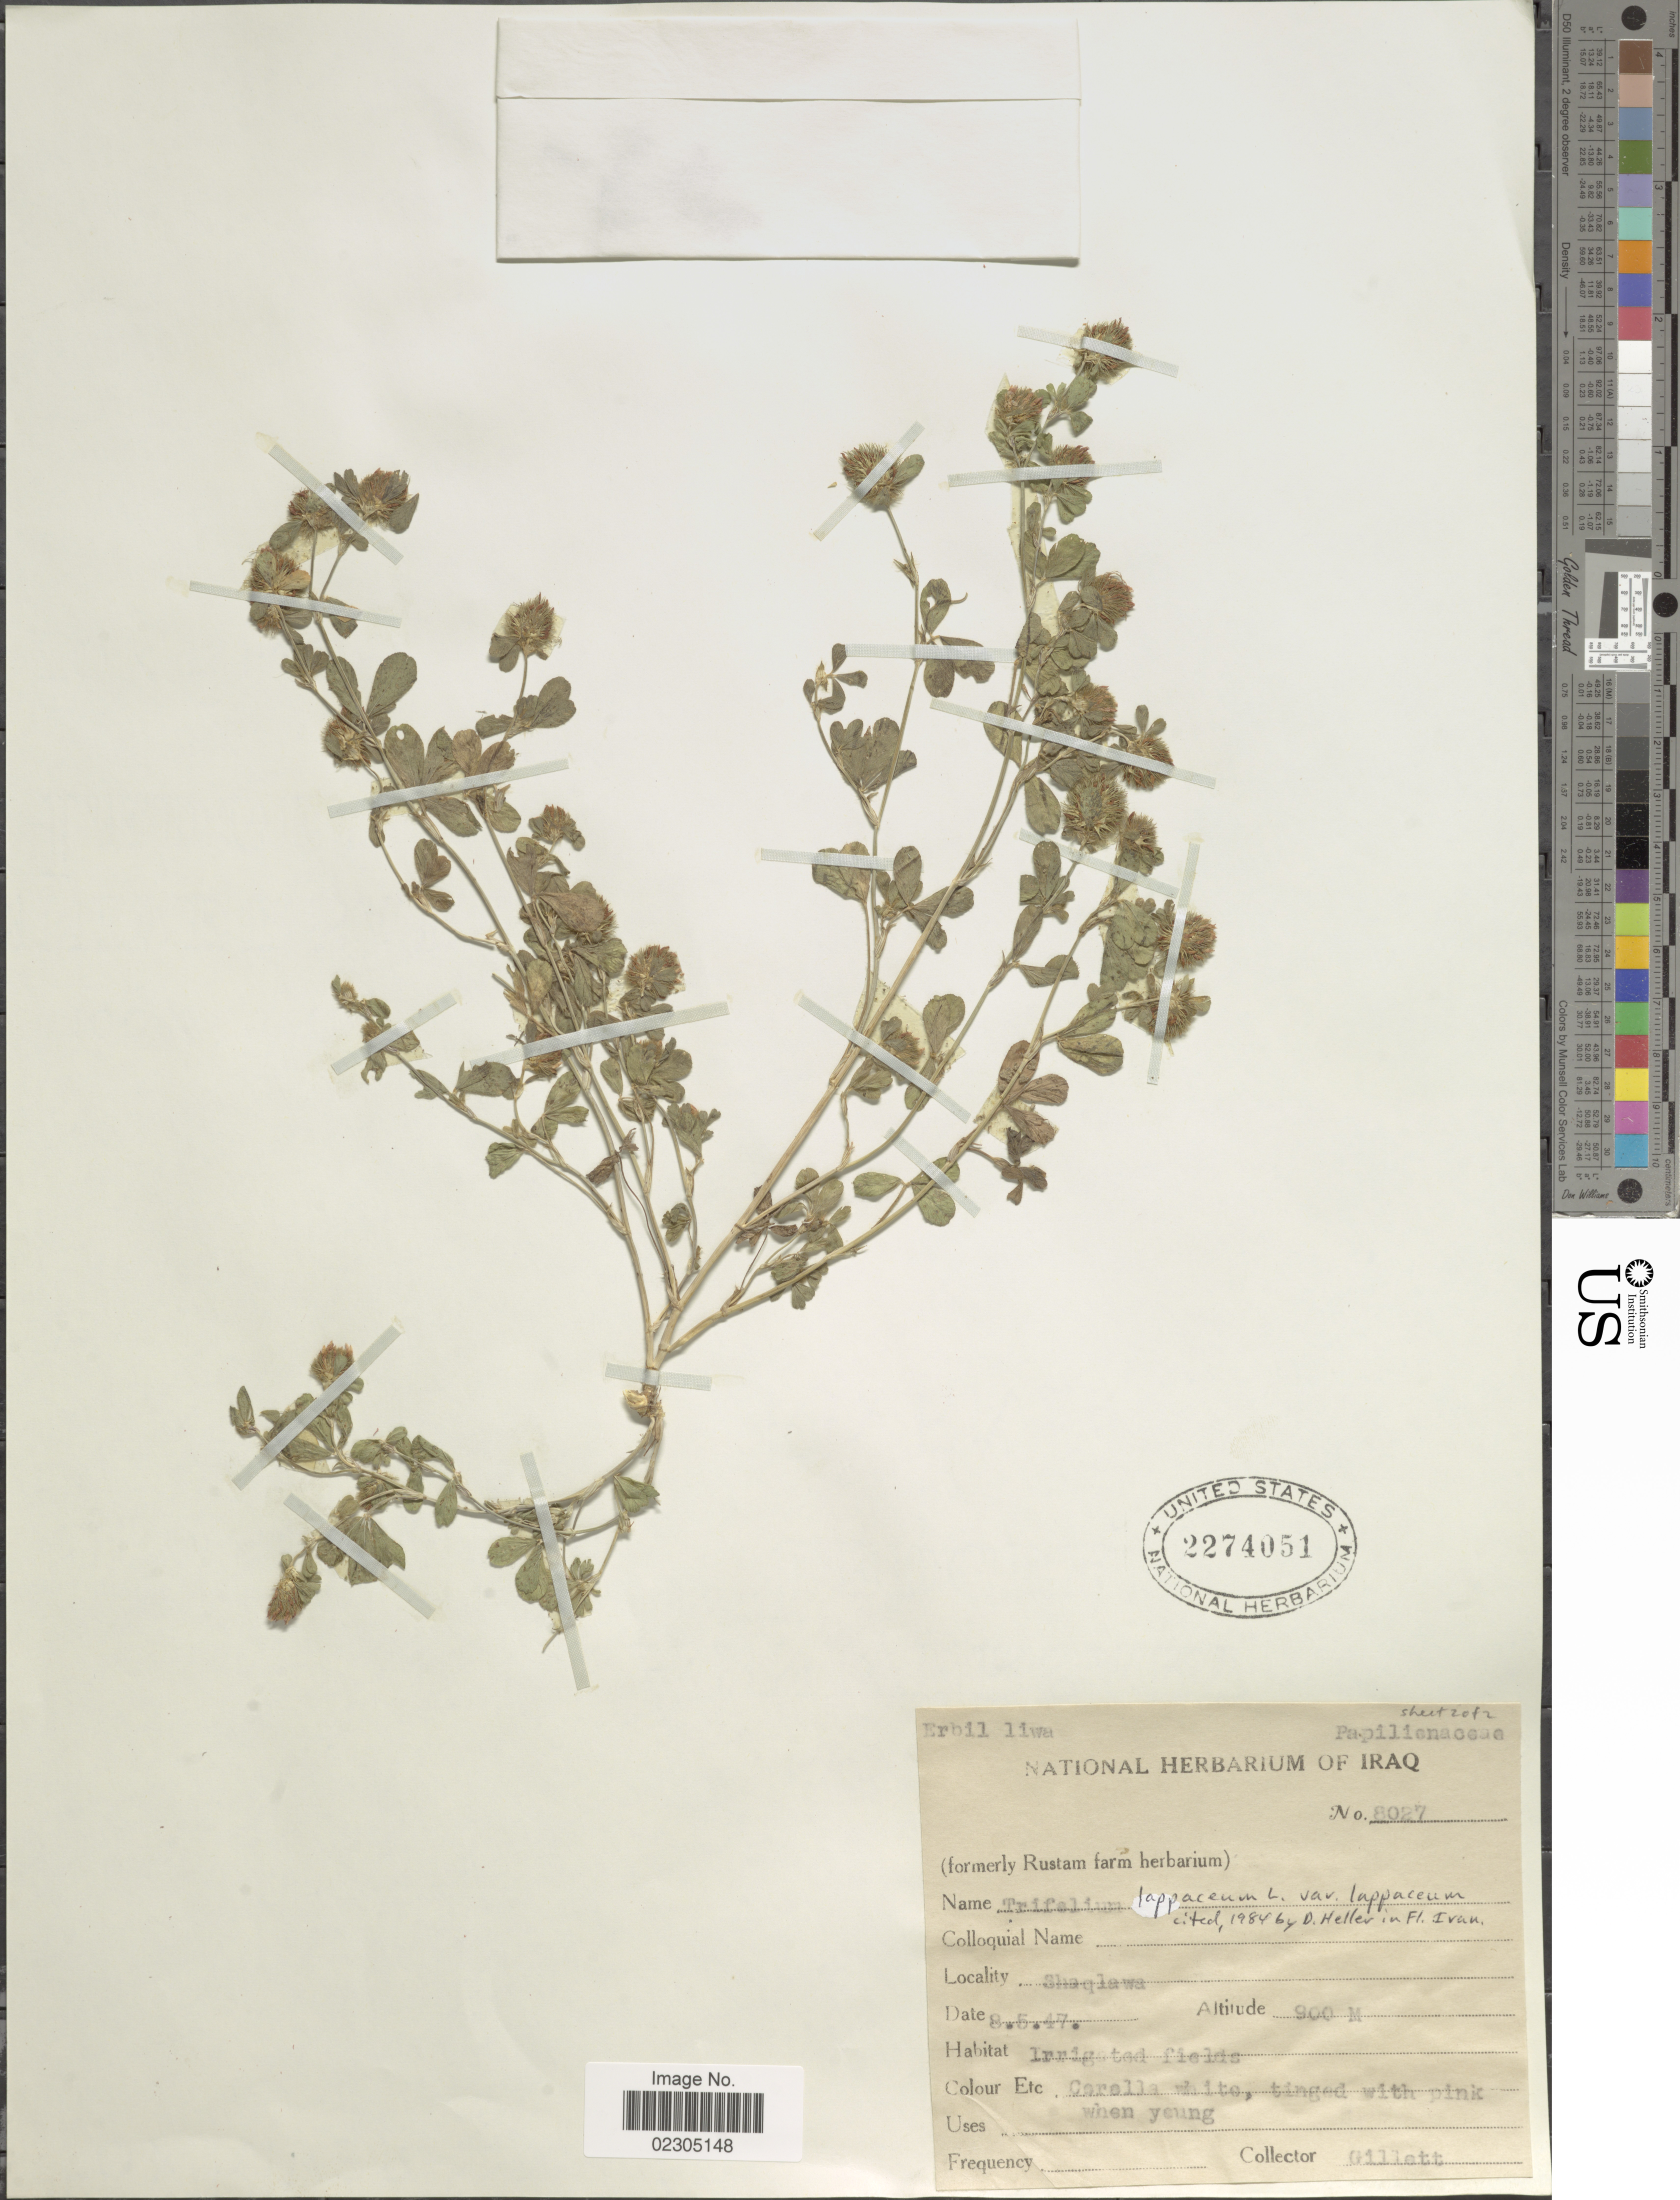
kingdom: Plantae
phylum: Tracheophyta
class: Magnoliopsida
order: Fabales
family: Fabaceae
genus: Trifolium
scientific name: Trifolium lappaceum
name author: L.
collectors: Gillett, --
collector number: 8027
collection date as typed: Transcribed d/m/y: 8/5/47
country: Iraq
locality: Shaqlawa.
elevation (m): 900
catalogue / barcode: US 2274051